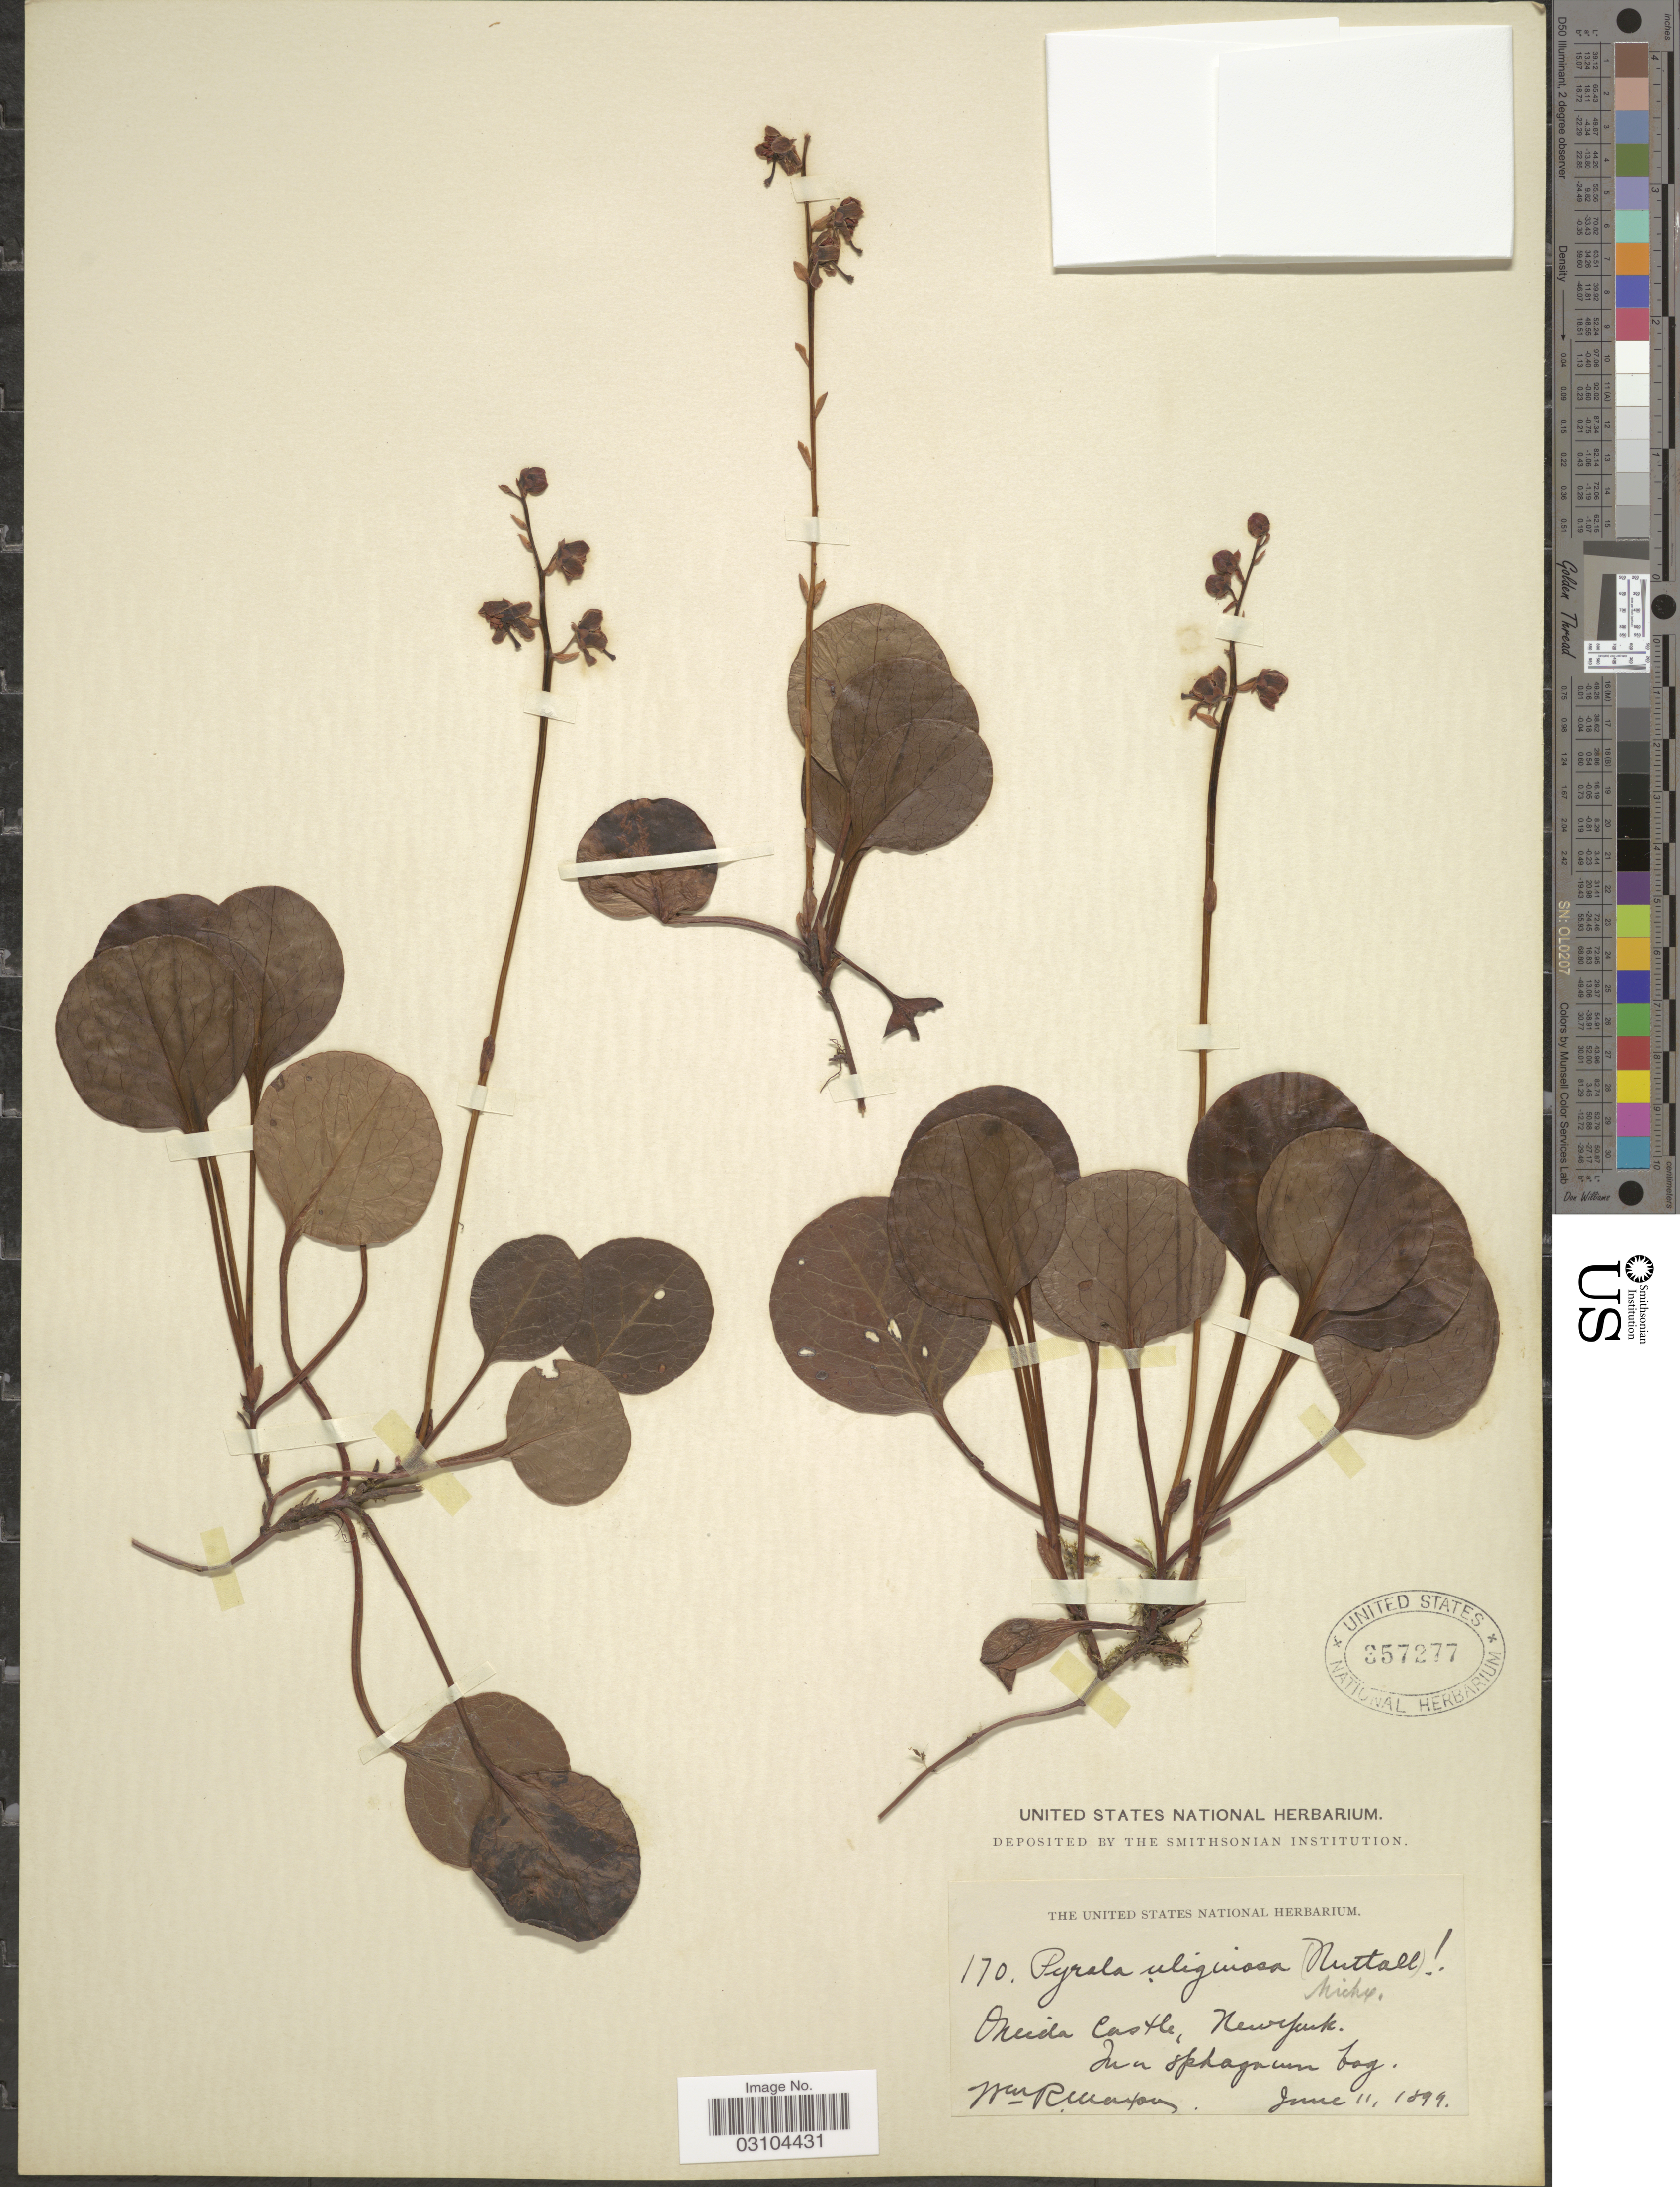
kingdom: Plantae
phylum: Tracheophyta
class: Magnoliopsida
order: Ericales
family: Ericaceae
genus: Pyrola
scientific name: Pyrola uliginosa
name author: Torr. & A. Gray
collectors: W. R. Maxon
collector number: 170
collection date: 1899-06-11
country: United States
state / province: New York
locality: Oneida Castle.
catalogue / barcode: US 357277